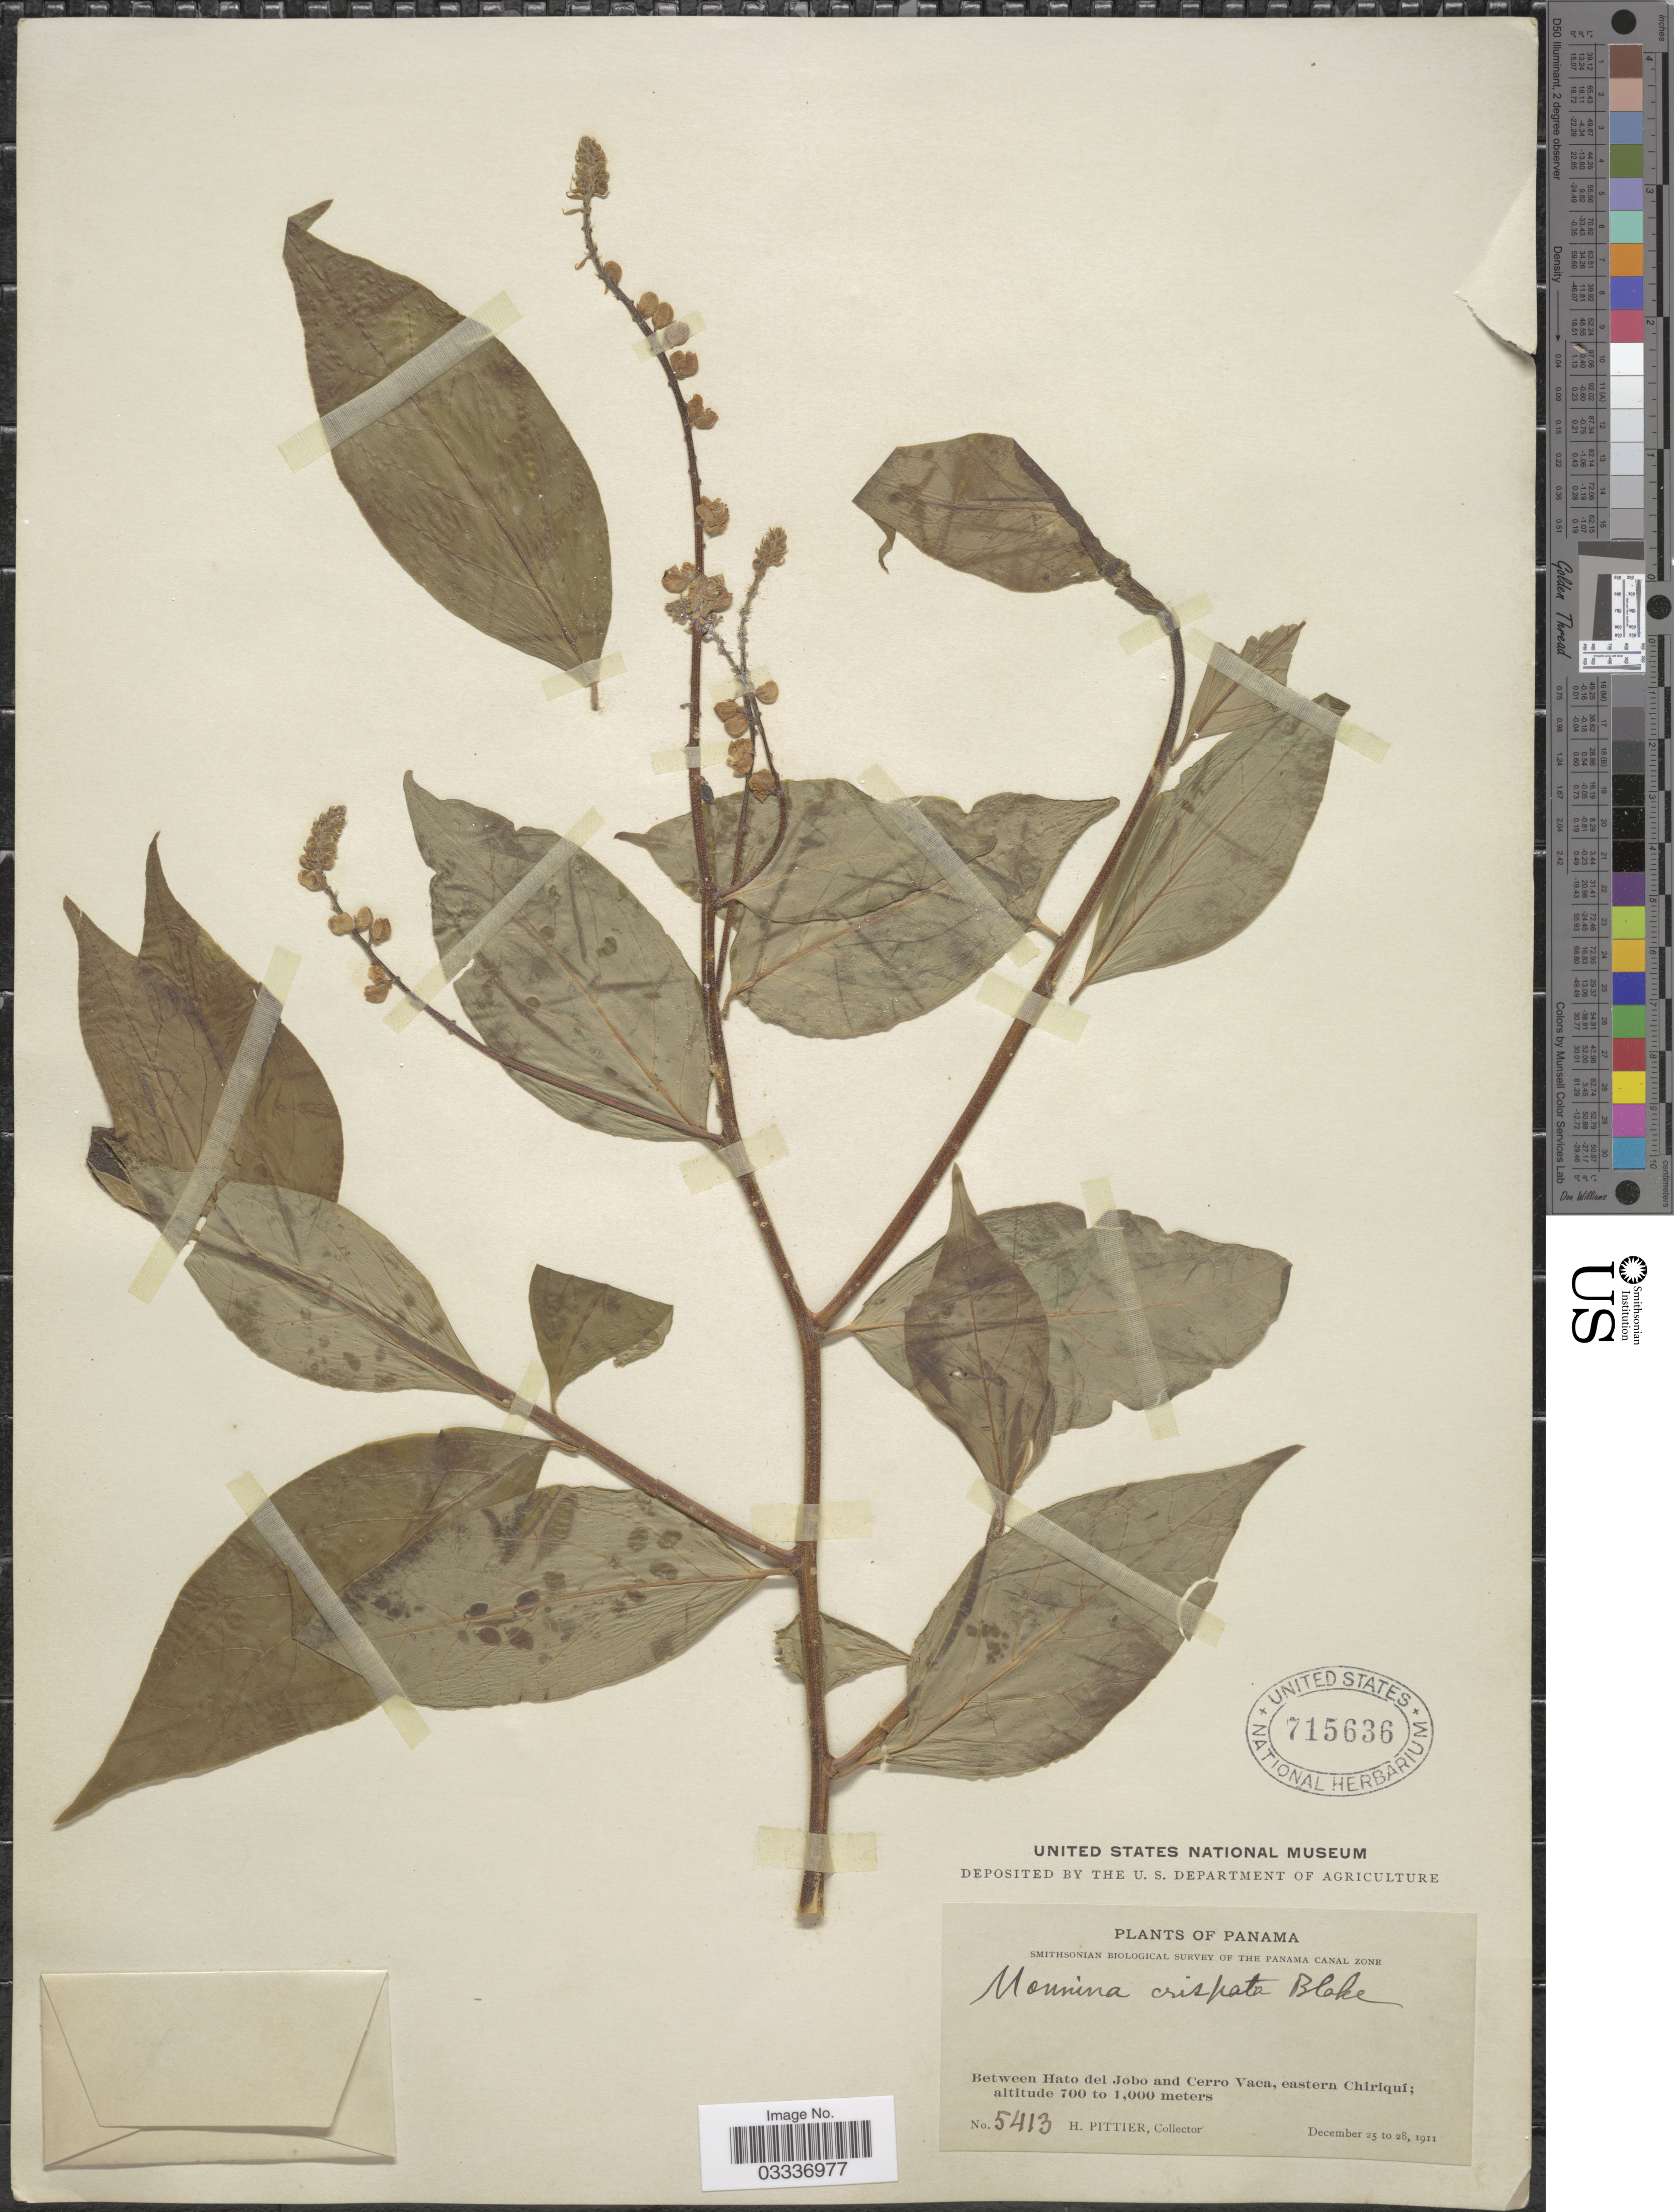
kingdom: Plantae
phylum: Tracheophyta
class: Magnoliopsida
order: Fabales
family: Polygalaceae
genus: Monnina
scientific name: Monnina sylvatica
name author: Schltdl. & Cham.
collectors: H. F. Pittier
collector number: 5413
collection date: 1911-12-25/1911-12-28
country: Panama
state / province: Chiriqui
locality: Between Hato del Jobo and Cerro Vaca, eastern Chiriquí.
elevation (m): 700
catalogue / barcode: US 715636